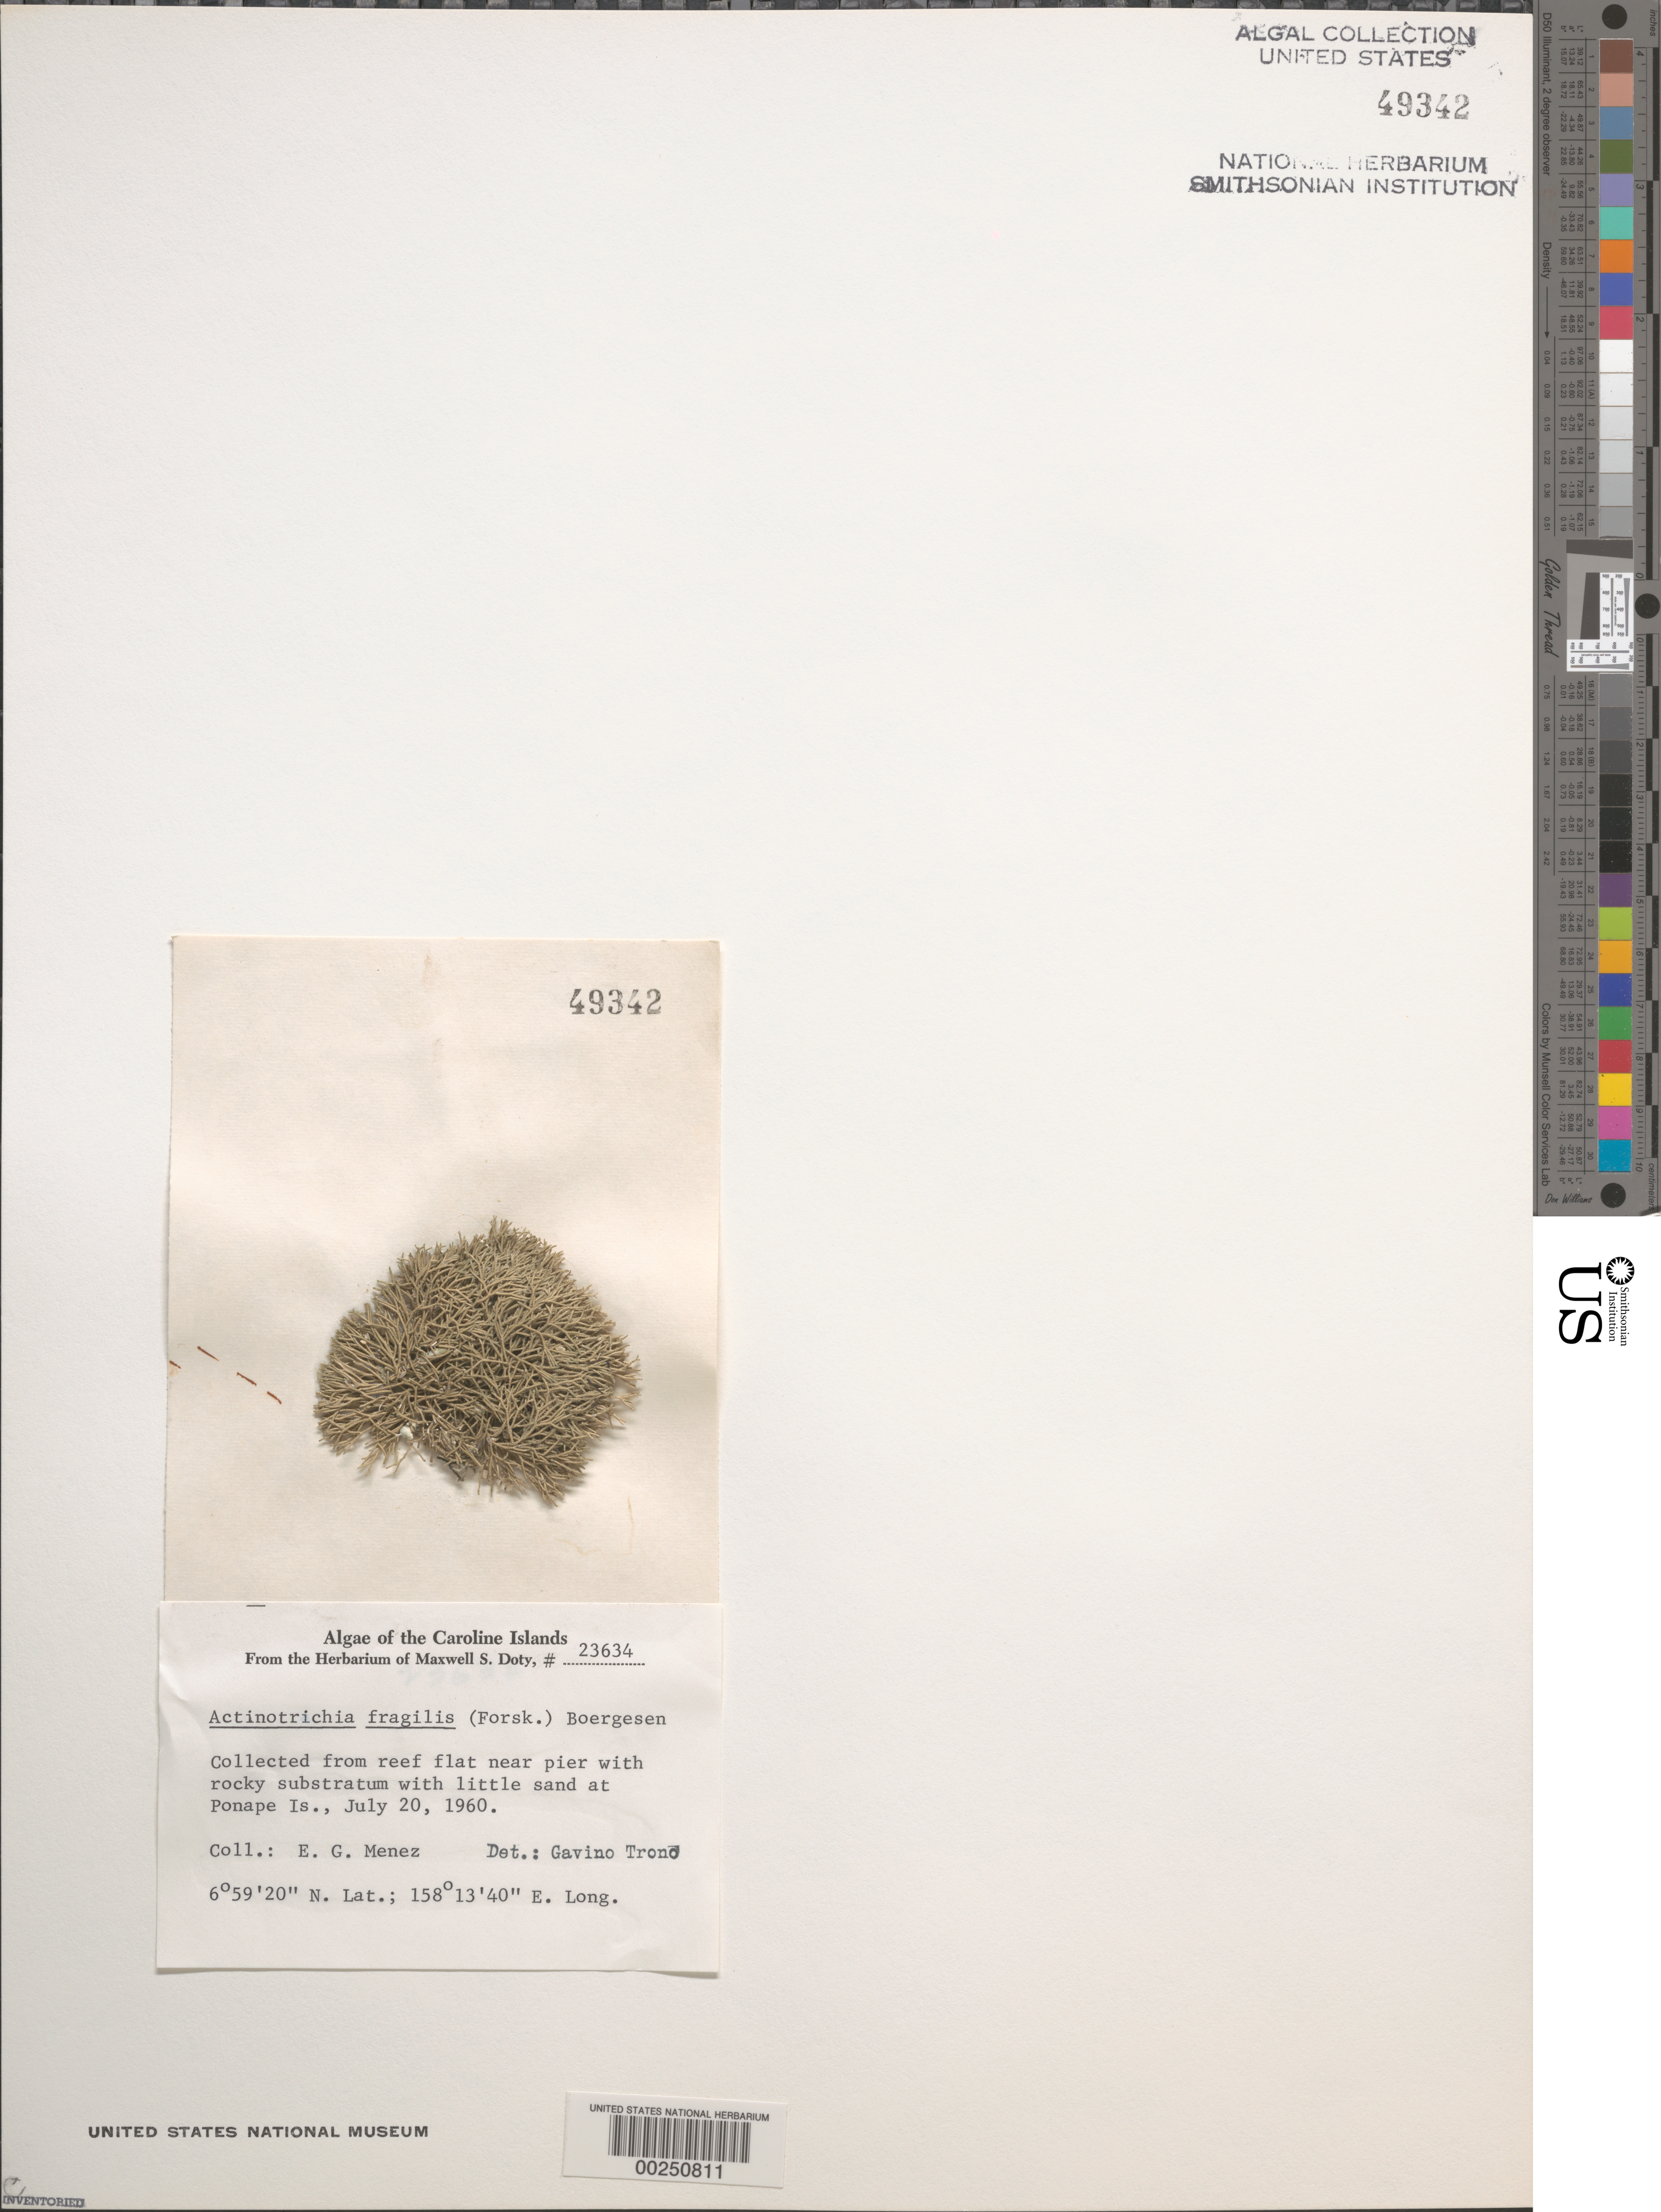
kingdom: Plantae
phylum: Rhodophyta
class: Florideophyceae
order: Nemaliales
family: Galaxauraceae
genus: Actinotrichia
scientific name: Actinotrichia fragilis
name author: (Forssk.) Børgesen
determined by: Trono, Gavino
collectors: Meñez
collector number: MSD 23634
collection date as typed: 20 Jul 1960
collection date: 1960-07-20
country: Micronesia, Federated States of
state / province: Pohnpei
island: Pohnpei [Ponape]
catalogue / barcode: US 49342